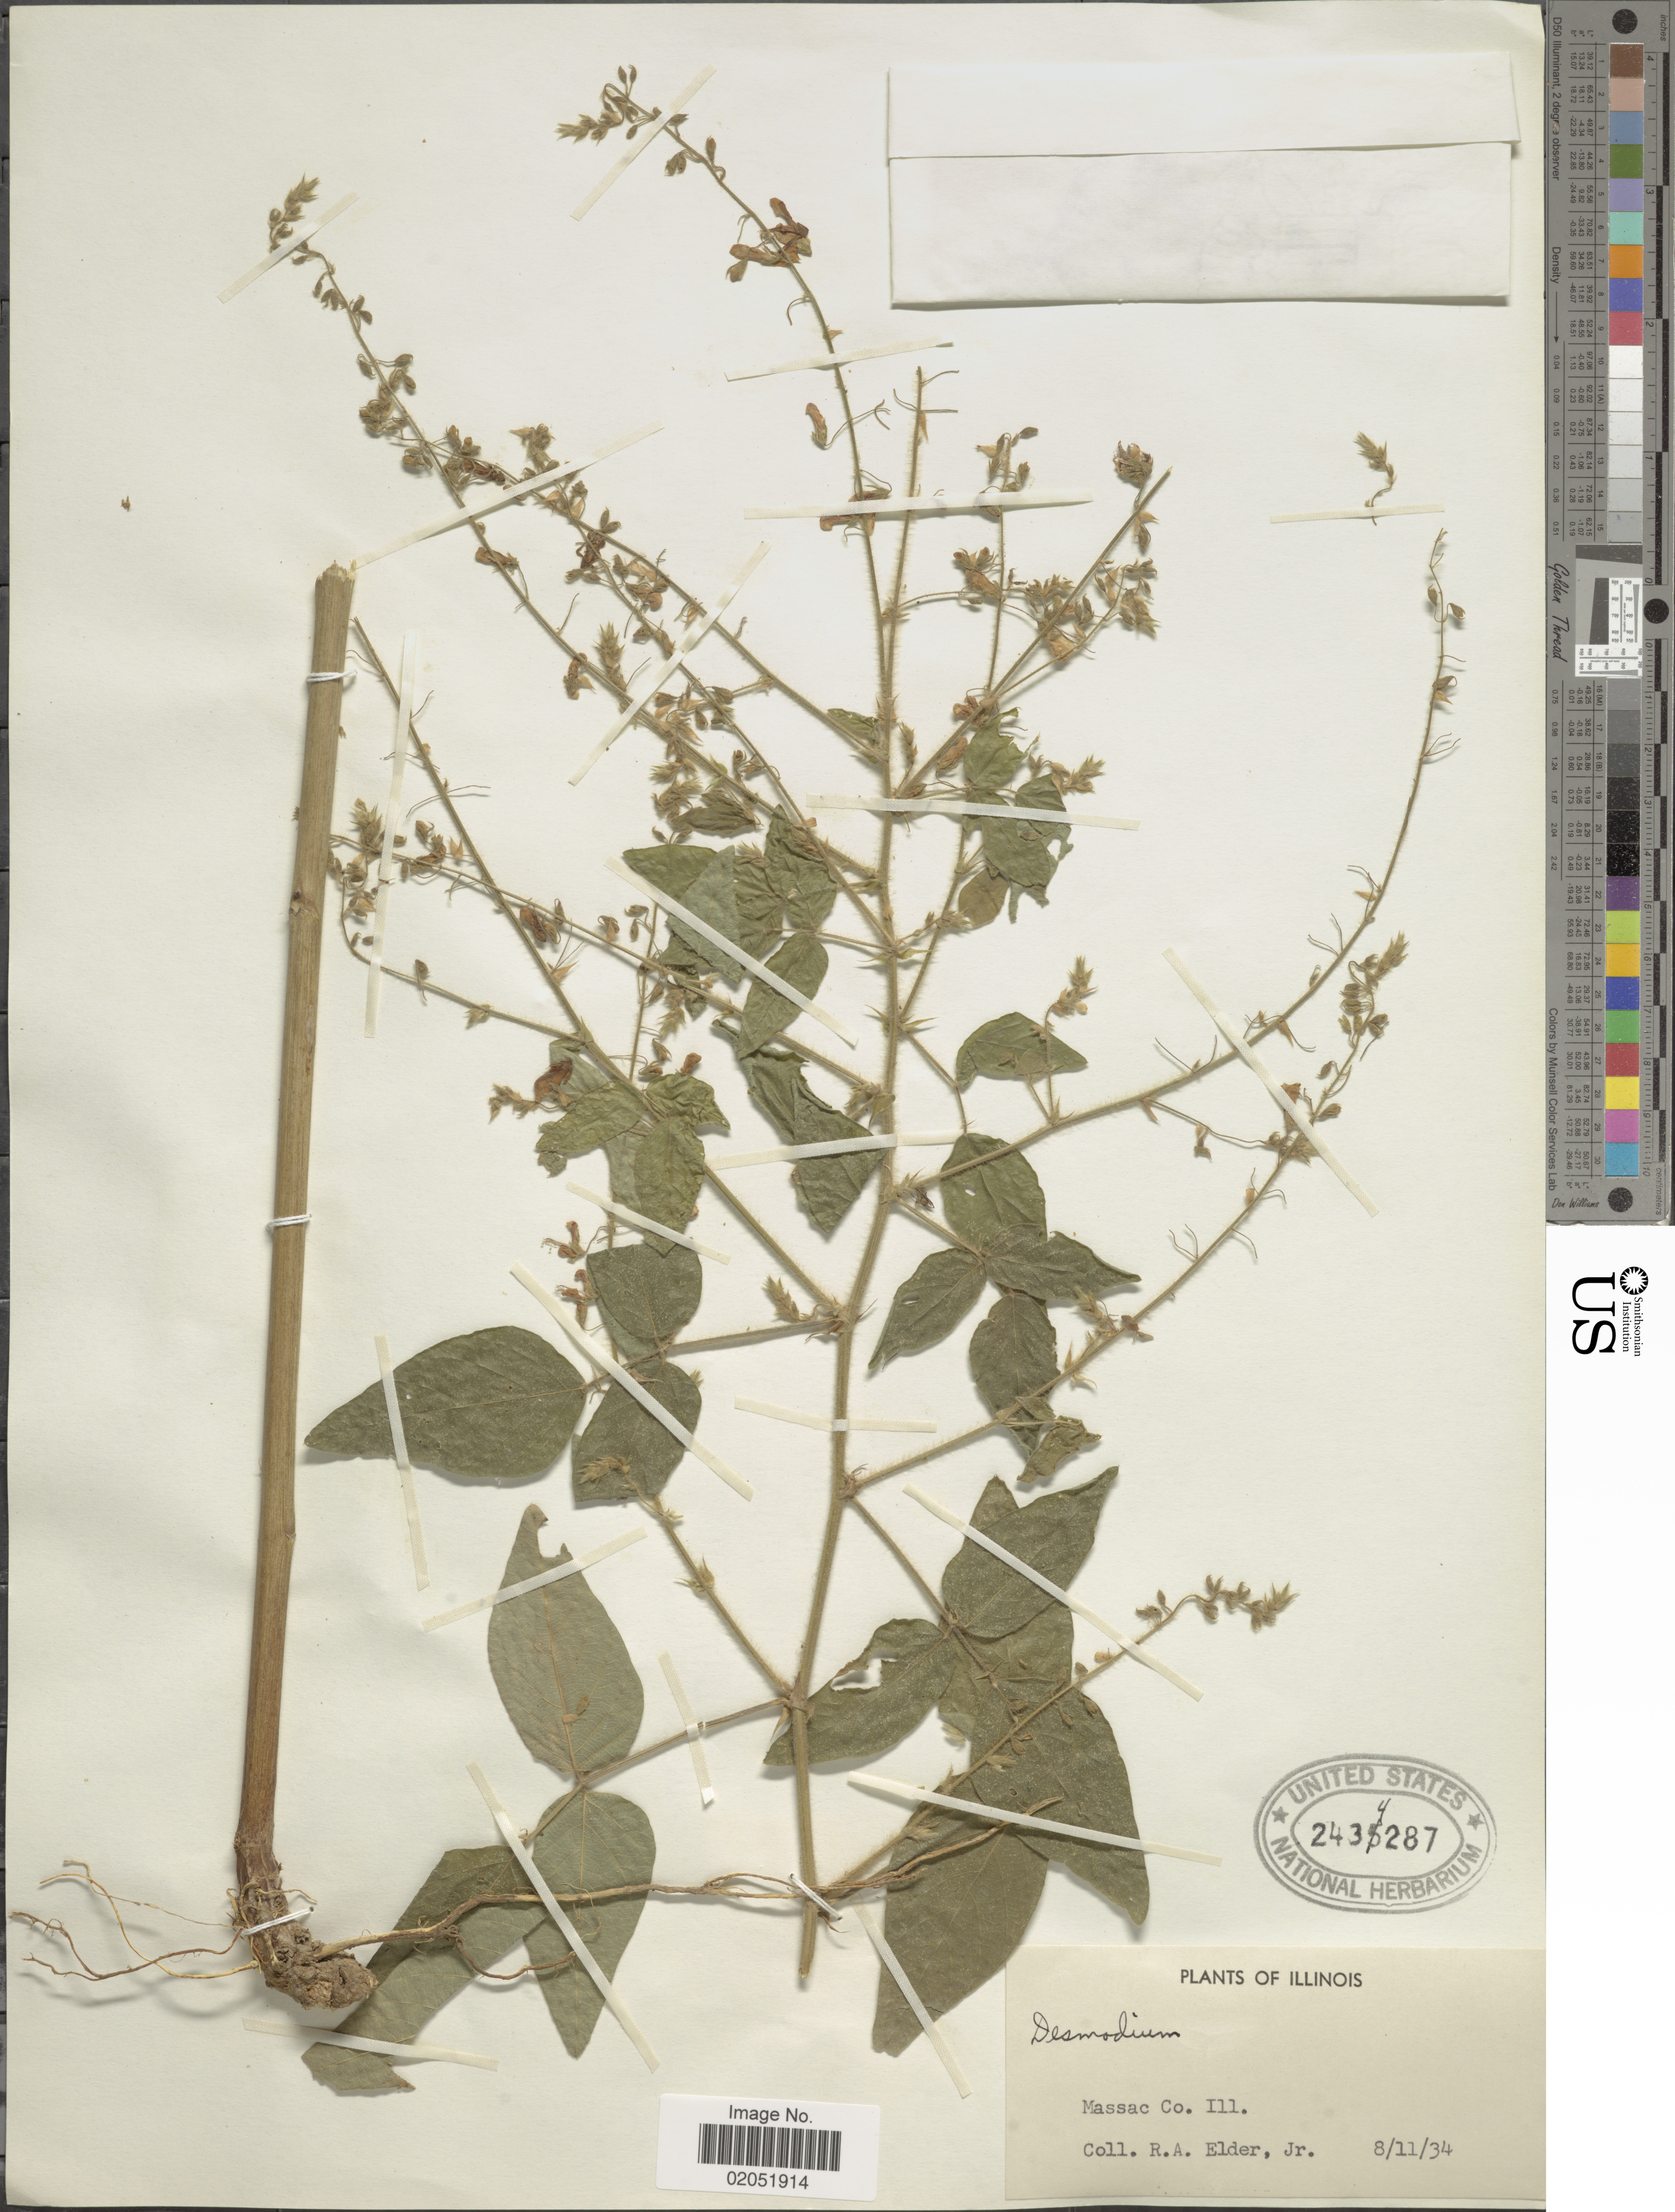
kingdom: Plantae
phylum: Tracheophyta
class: Magnoliopsida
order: Fabales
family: Fabaceae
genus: Desmodium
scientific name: Desmodium sp.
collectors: R. Elder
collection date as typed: Transcribed d/m/y: 11/8/34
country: United States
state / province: Illinois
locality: Illinpis, Massac Co. Ill.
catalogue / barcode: US 2434287